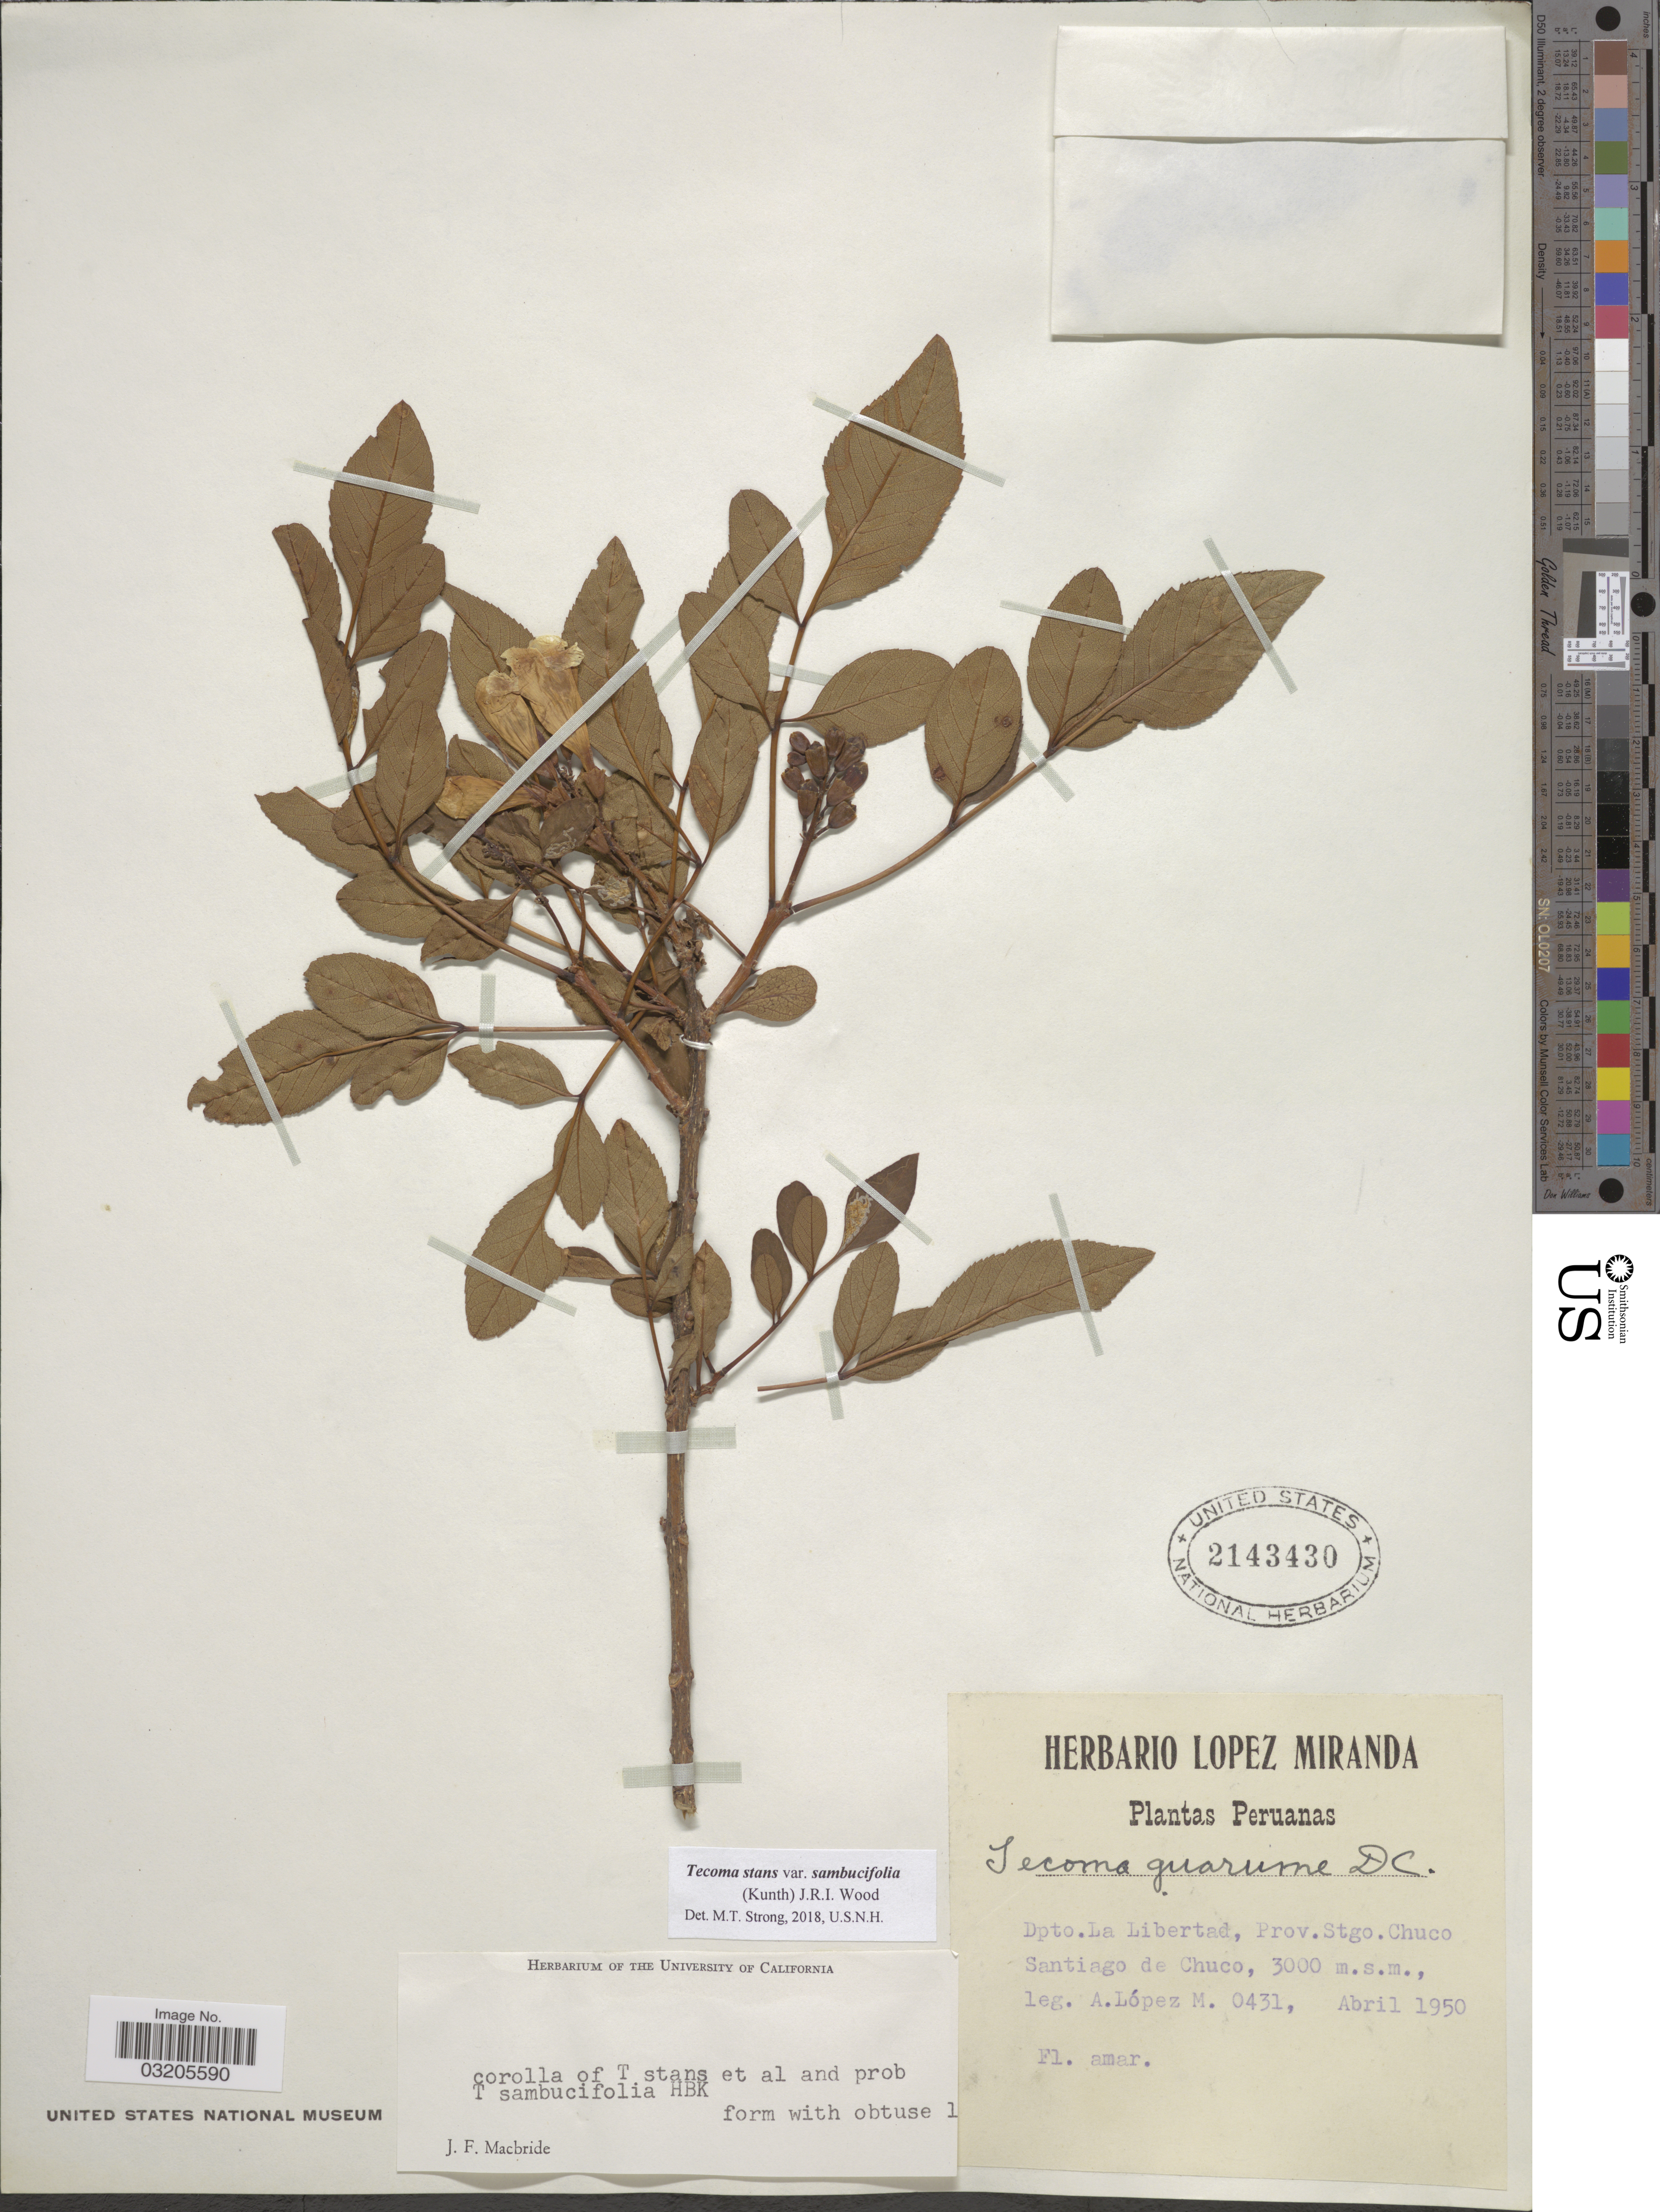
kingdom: Plantae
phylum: Tracheophyta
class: Magnoliopsida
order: Lamiales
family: Bignoniaceae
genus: Tecoma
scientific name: Tecoma stans var. sambucifolia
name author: (Kunth) J.R.I. Wood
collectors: A. López M.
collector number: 0431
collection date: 1950-04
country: Peru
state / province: La Libertad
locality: Dpto. La Libertad, Prov. Stgo. Chuco Santiago de Chuco.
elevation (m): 3000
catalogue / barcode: US 2143430